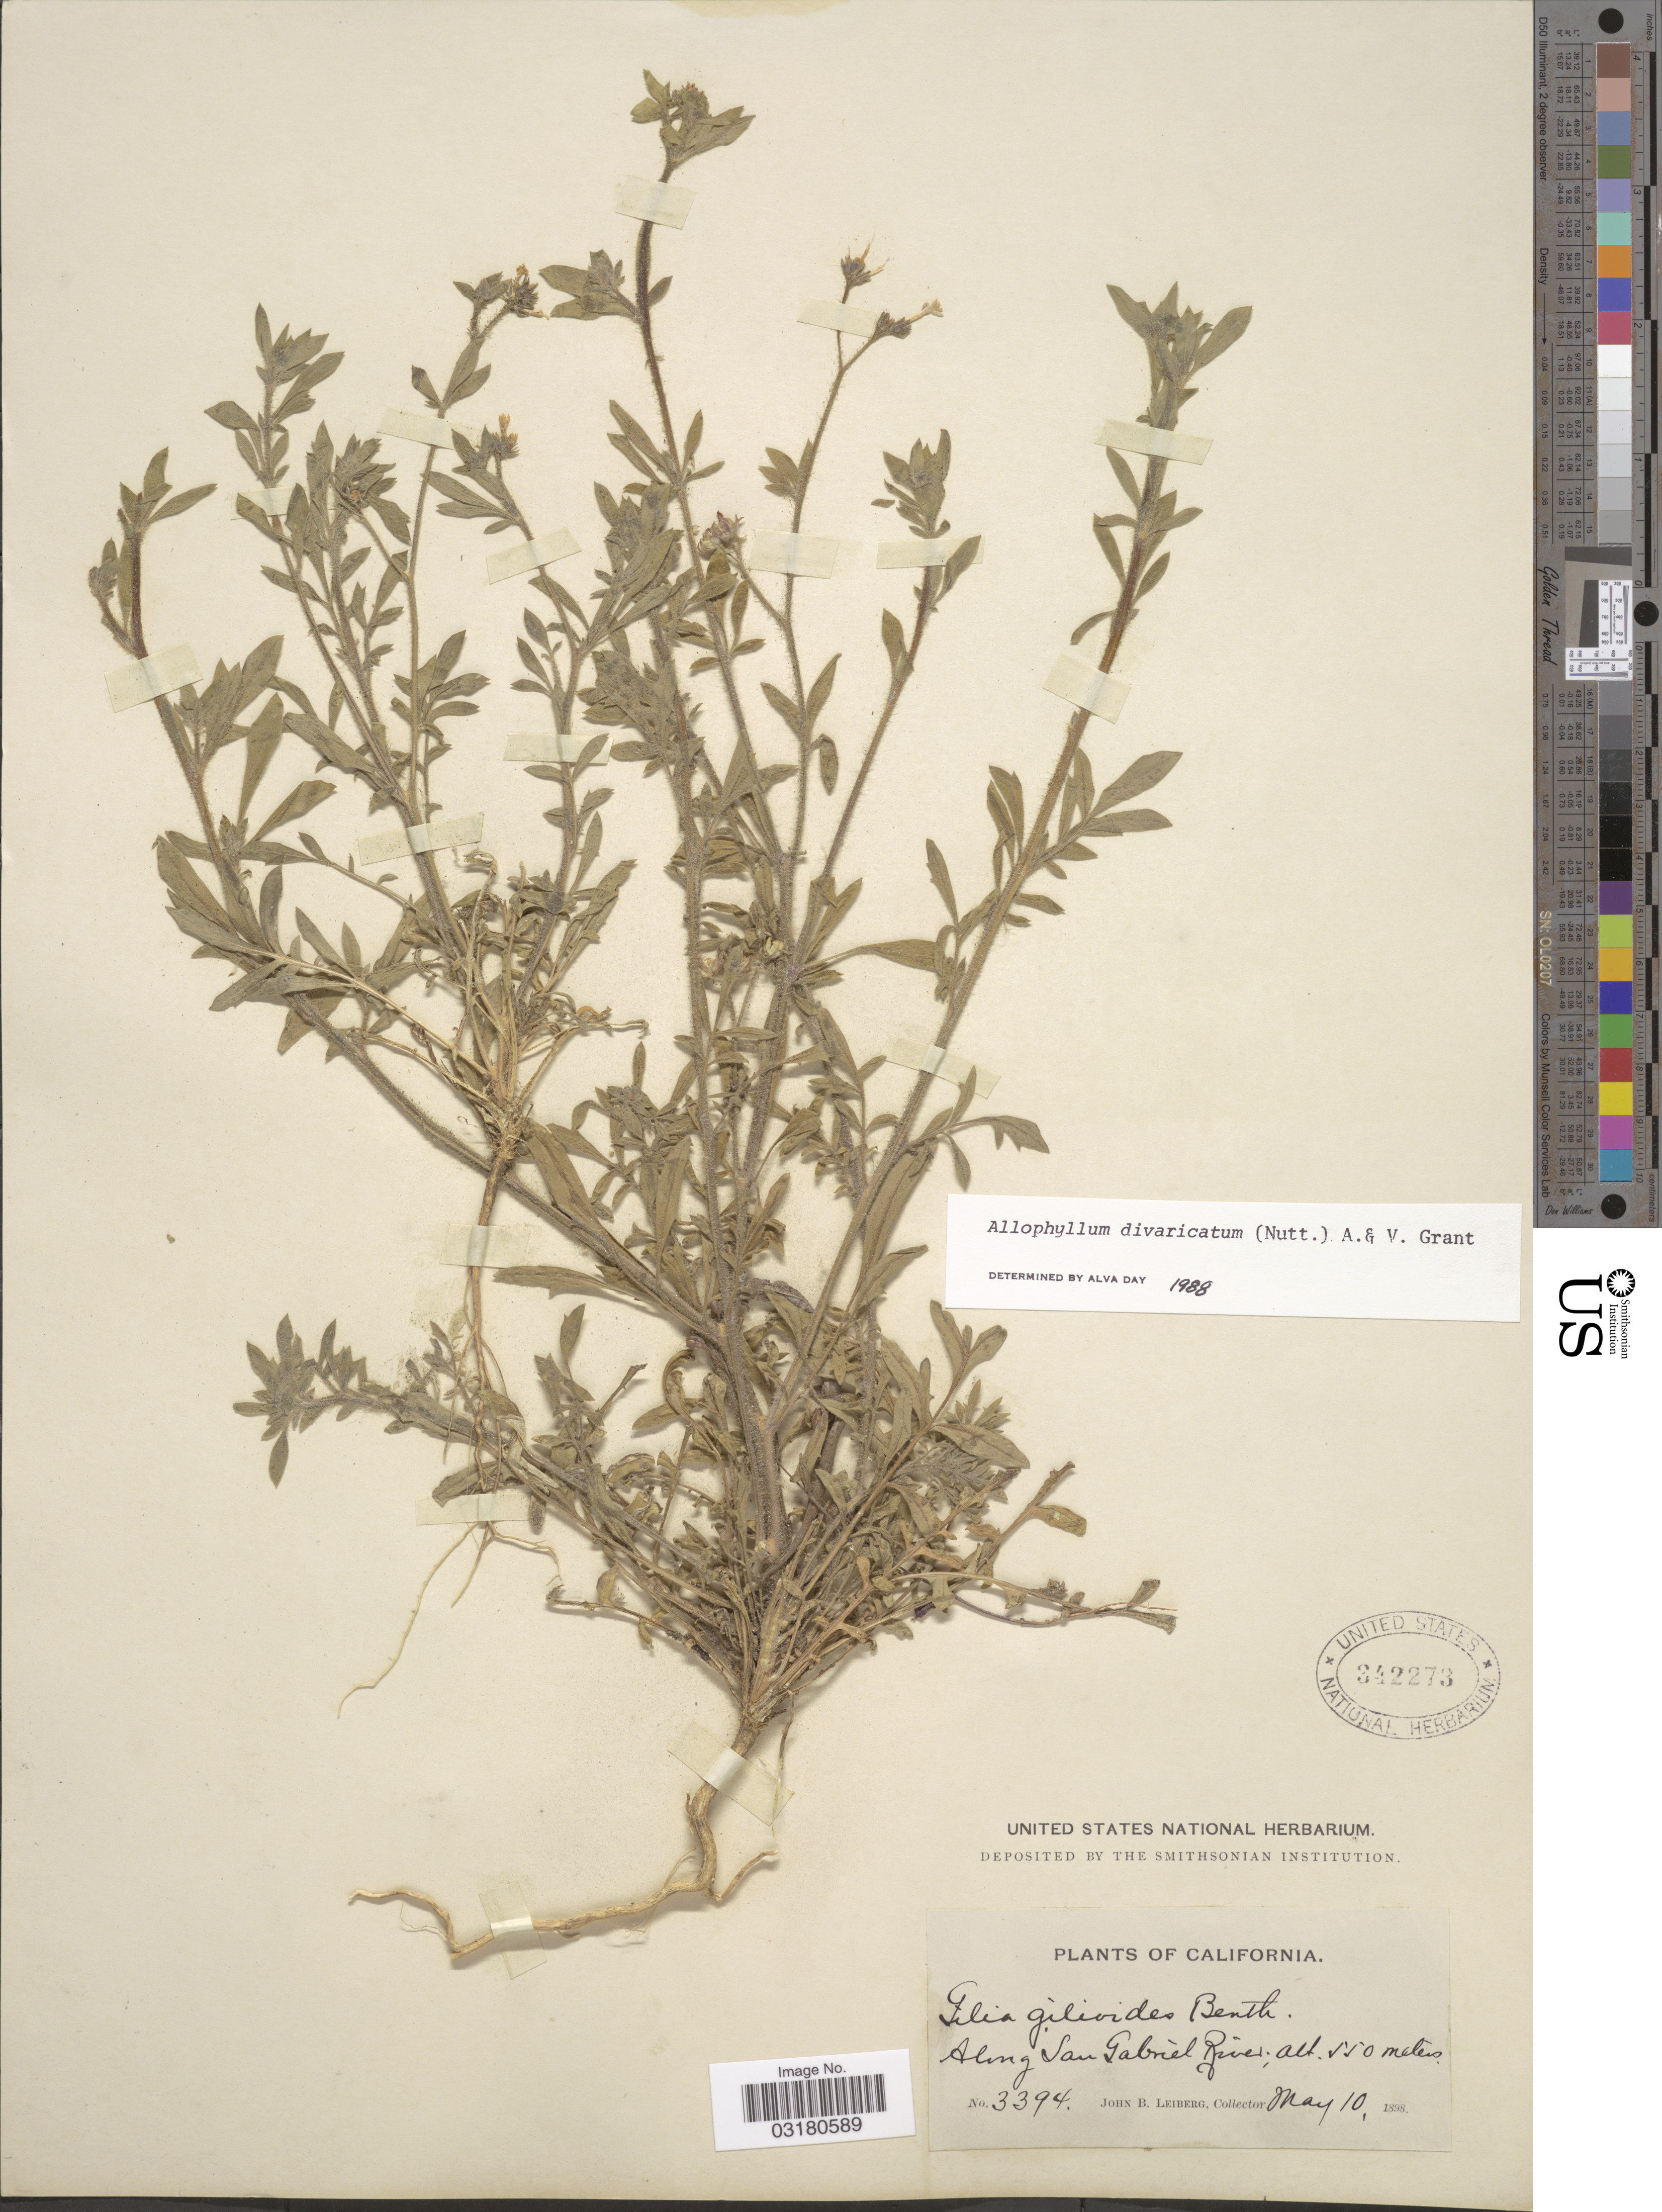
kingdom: Plantae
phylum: Tracheophyta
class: Magnoliopsida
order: Ericales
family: Polemoniaceae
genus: Allophyllum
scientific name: Allophyllum divaricatum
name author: (Nutt.) A.D. Grant & V.E. Grant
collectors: J. B. Leiberg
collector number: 3394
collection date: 1898-05-10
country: United States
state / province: California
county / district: Los Angeles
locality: Along San Gabriel River.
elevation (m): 550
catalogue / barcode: US 342273